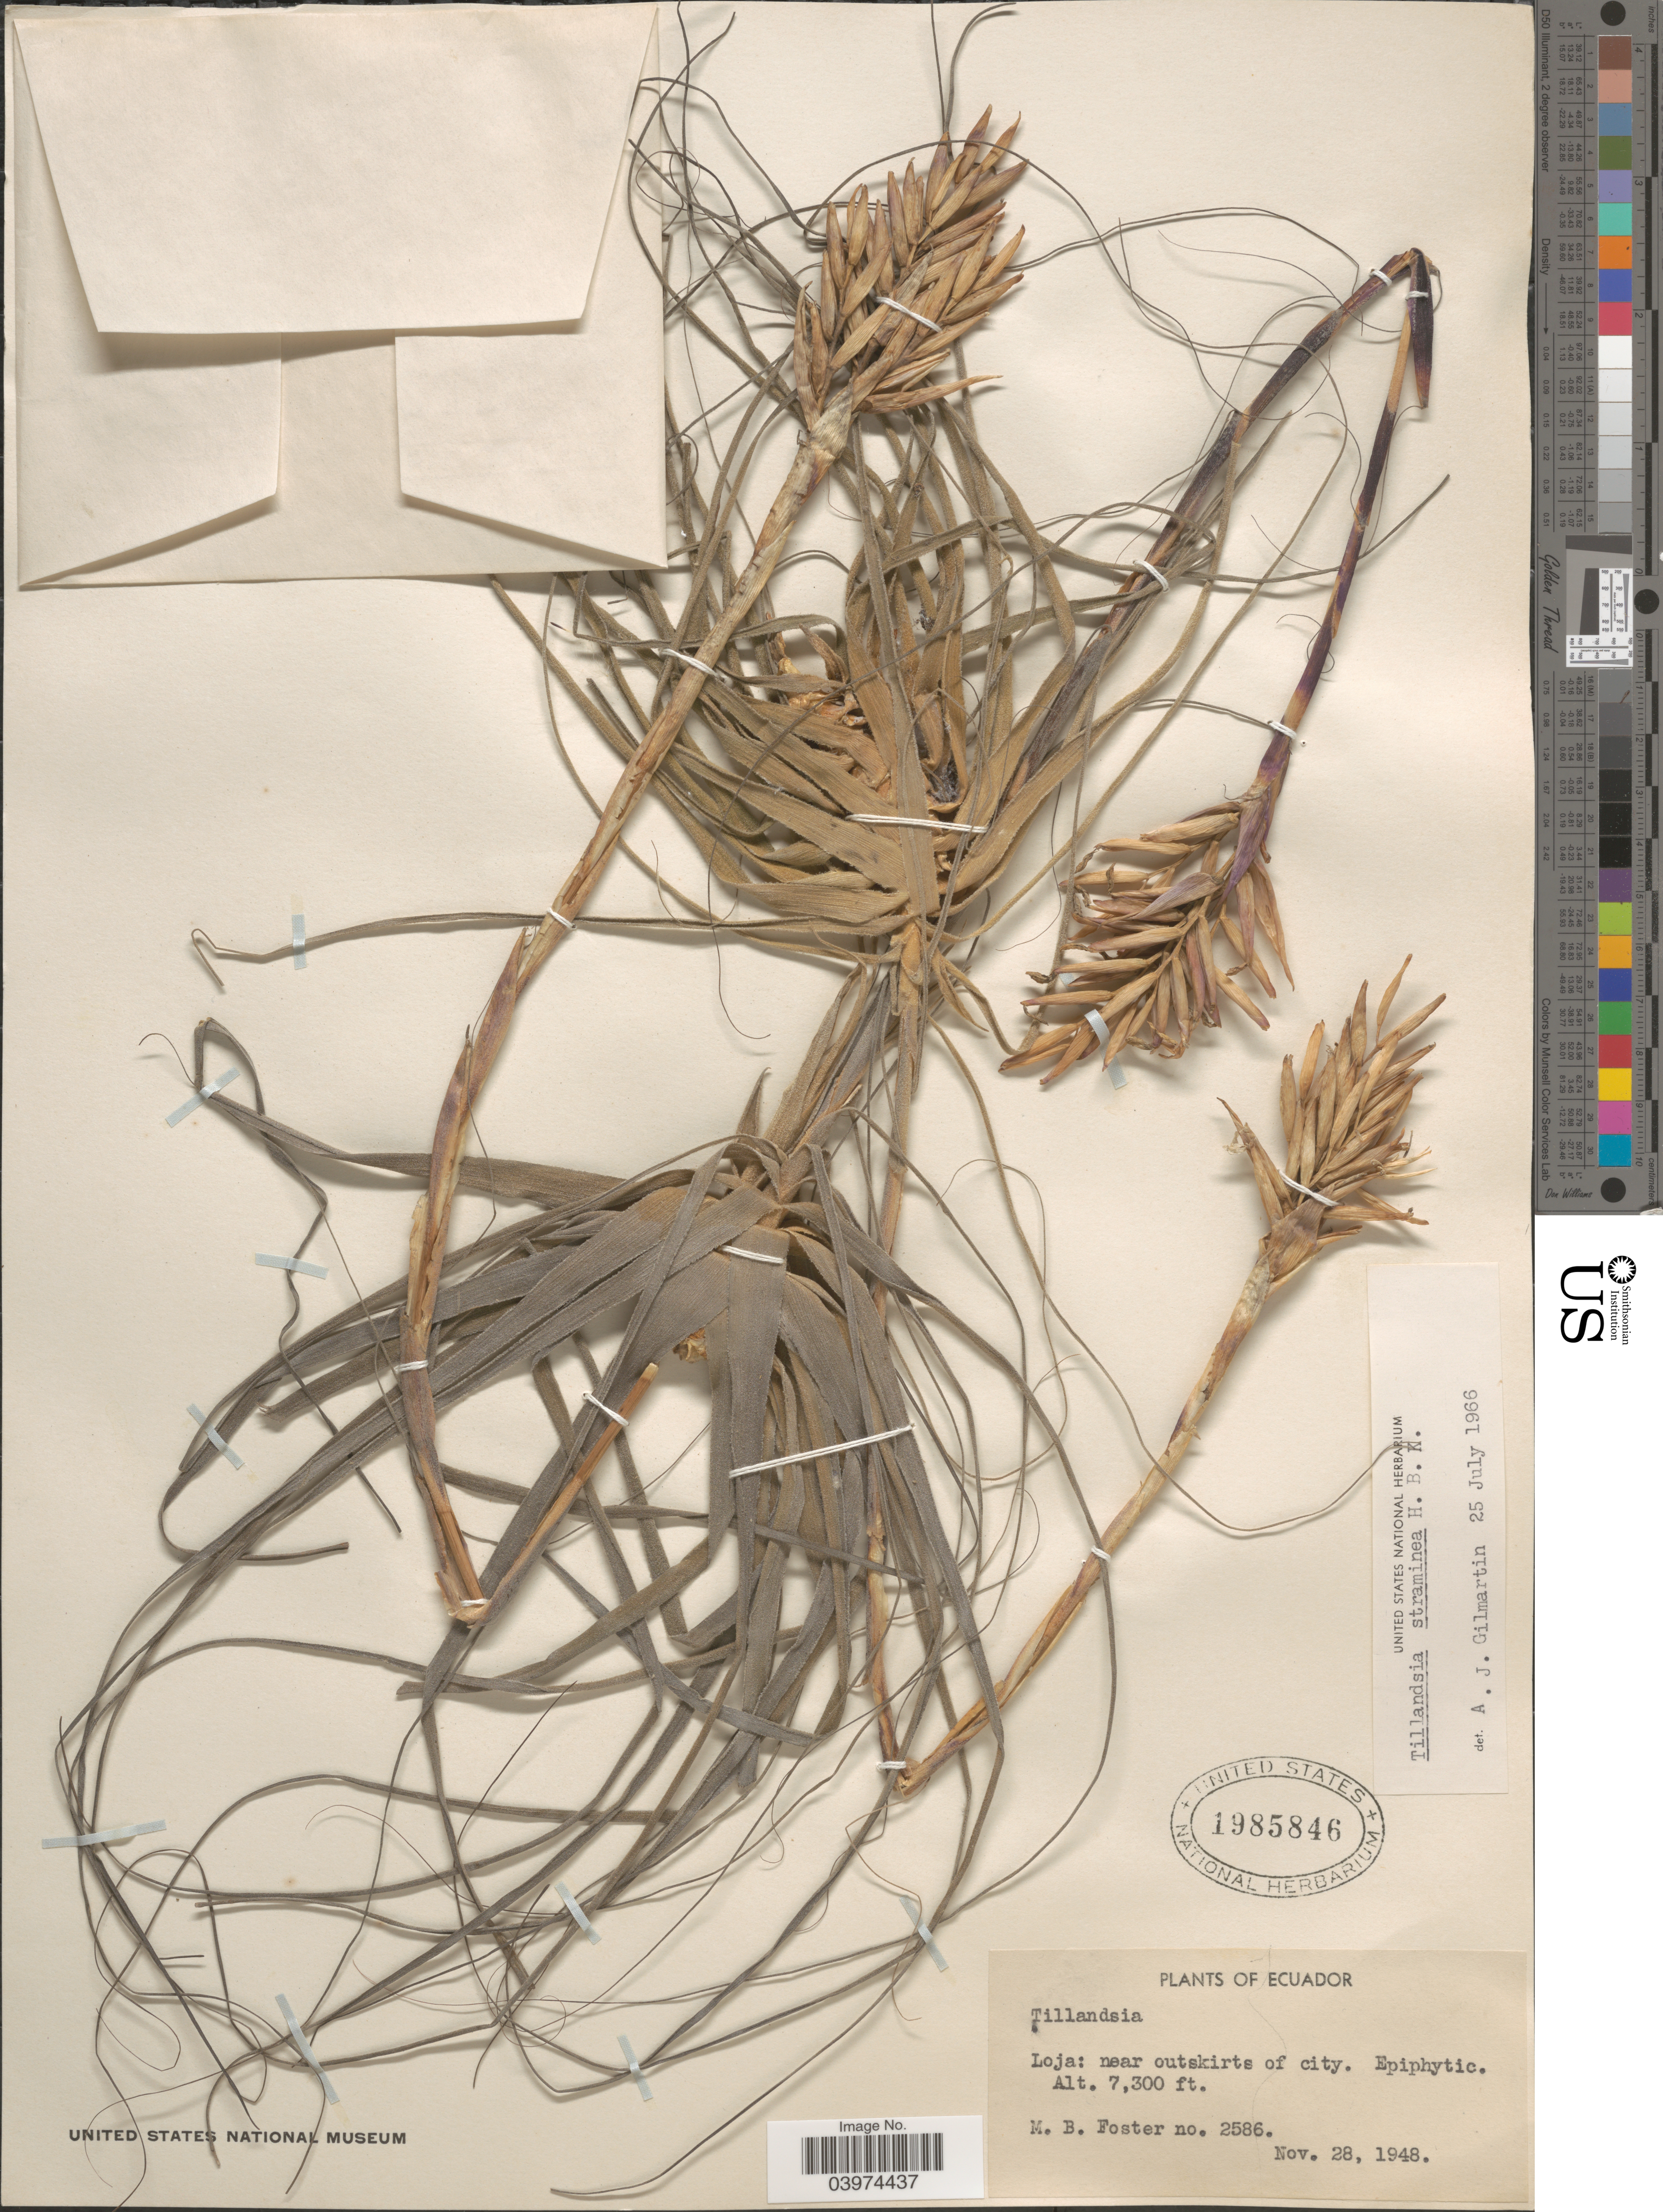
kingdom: Plantae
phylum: Tracheophyta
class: Liliopsida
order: Poales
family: Bromeliaceae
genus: Tillandsia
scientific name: Tillandsia straminea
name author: Kunth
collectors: M. B. Foster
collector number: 2586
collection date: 1948-11-28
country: Ecuador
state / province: Loja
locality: Near outskirts of city.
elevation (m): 2225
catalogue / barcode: US 1985846